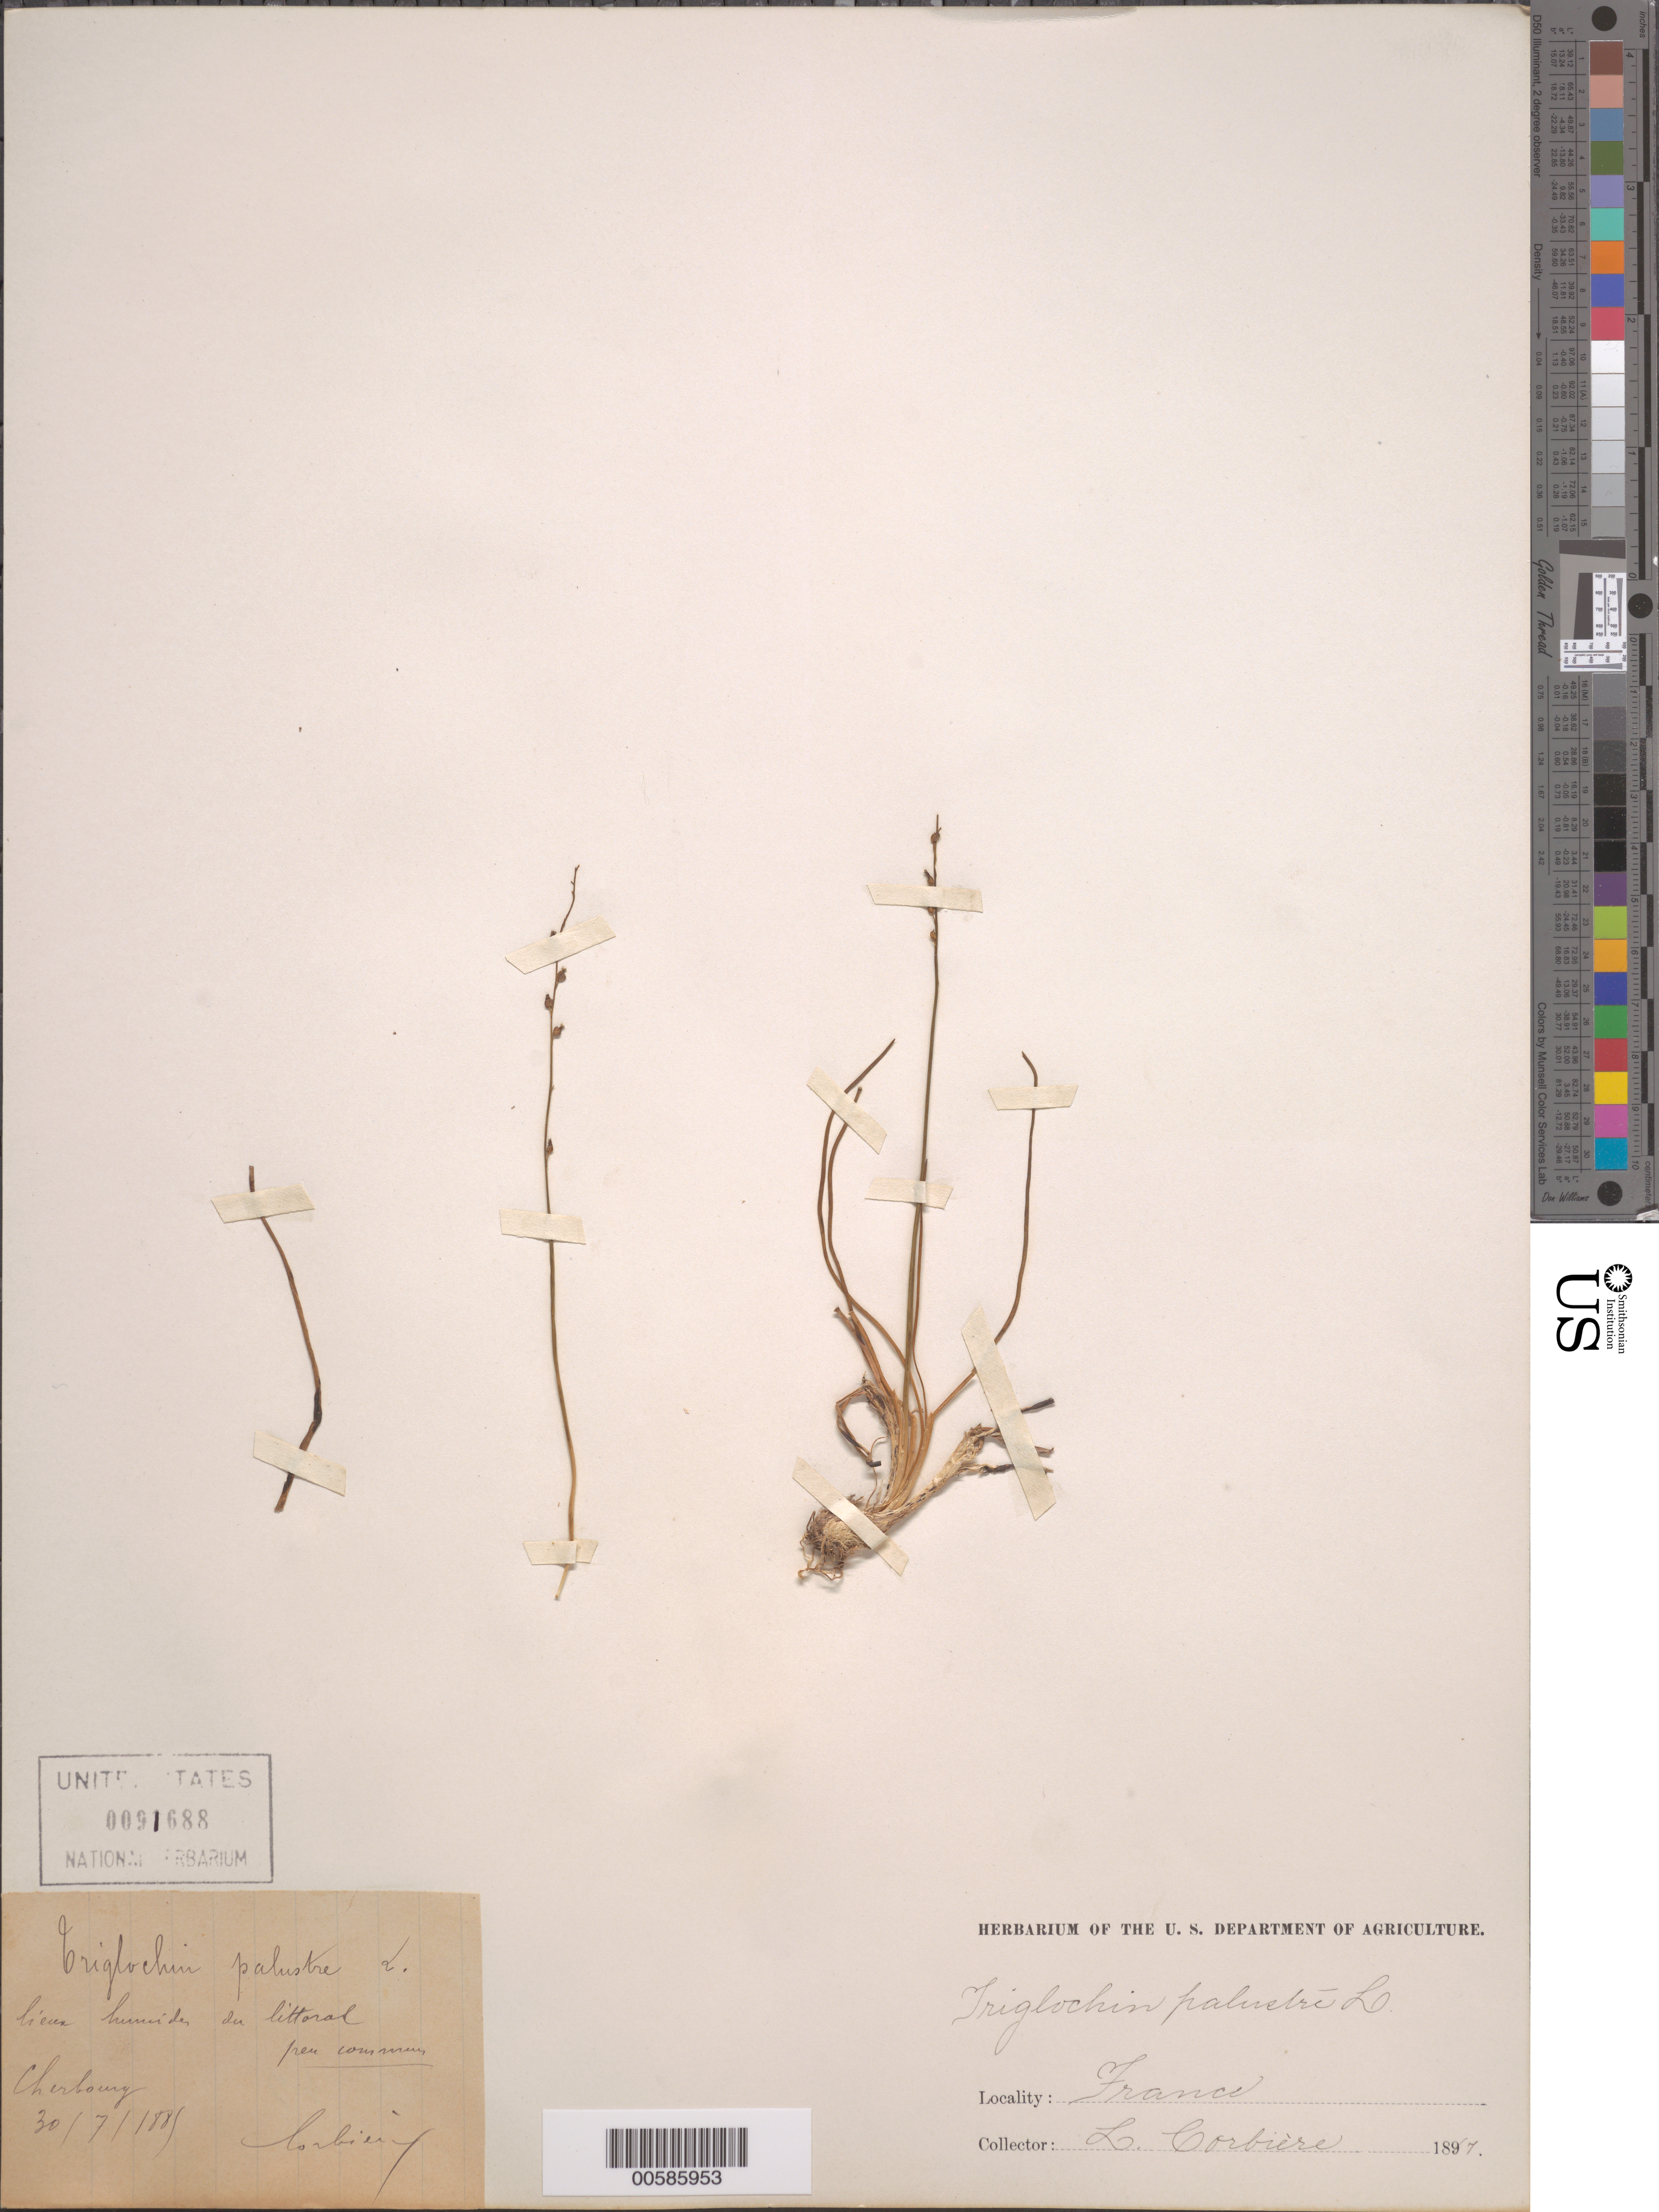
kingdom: Plantae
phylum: Tracheophyta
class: Liliopsida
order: Alismatales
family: Juncaginaceae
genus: Triglochin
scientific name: Triglochin palustris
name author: L.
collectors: L. Corbière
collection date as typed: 30 Jul 1881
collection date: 1881-07-30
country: France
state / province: Normandie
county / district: Manche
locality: Cherbourg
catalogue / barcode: US 91688